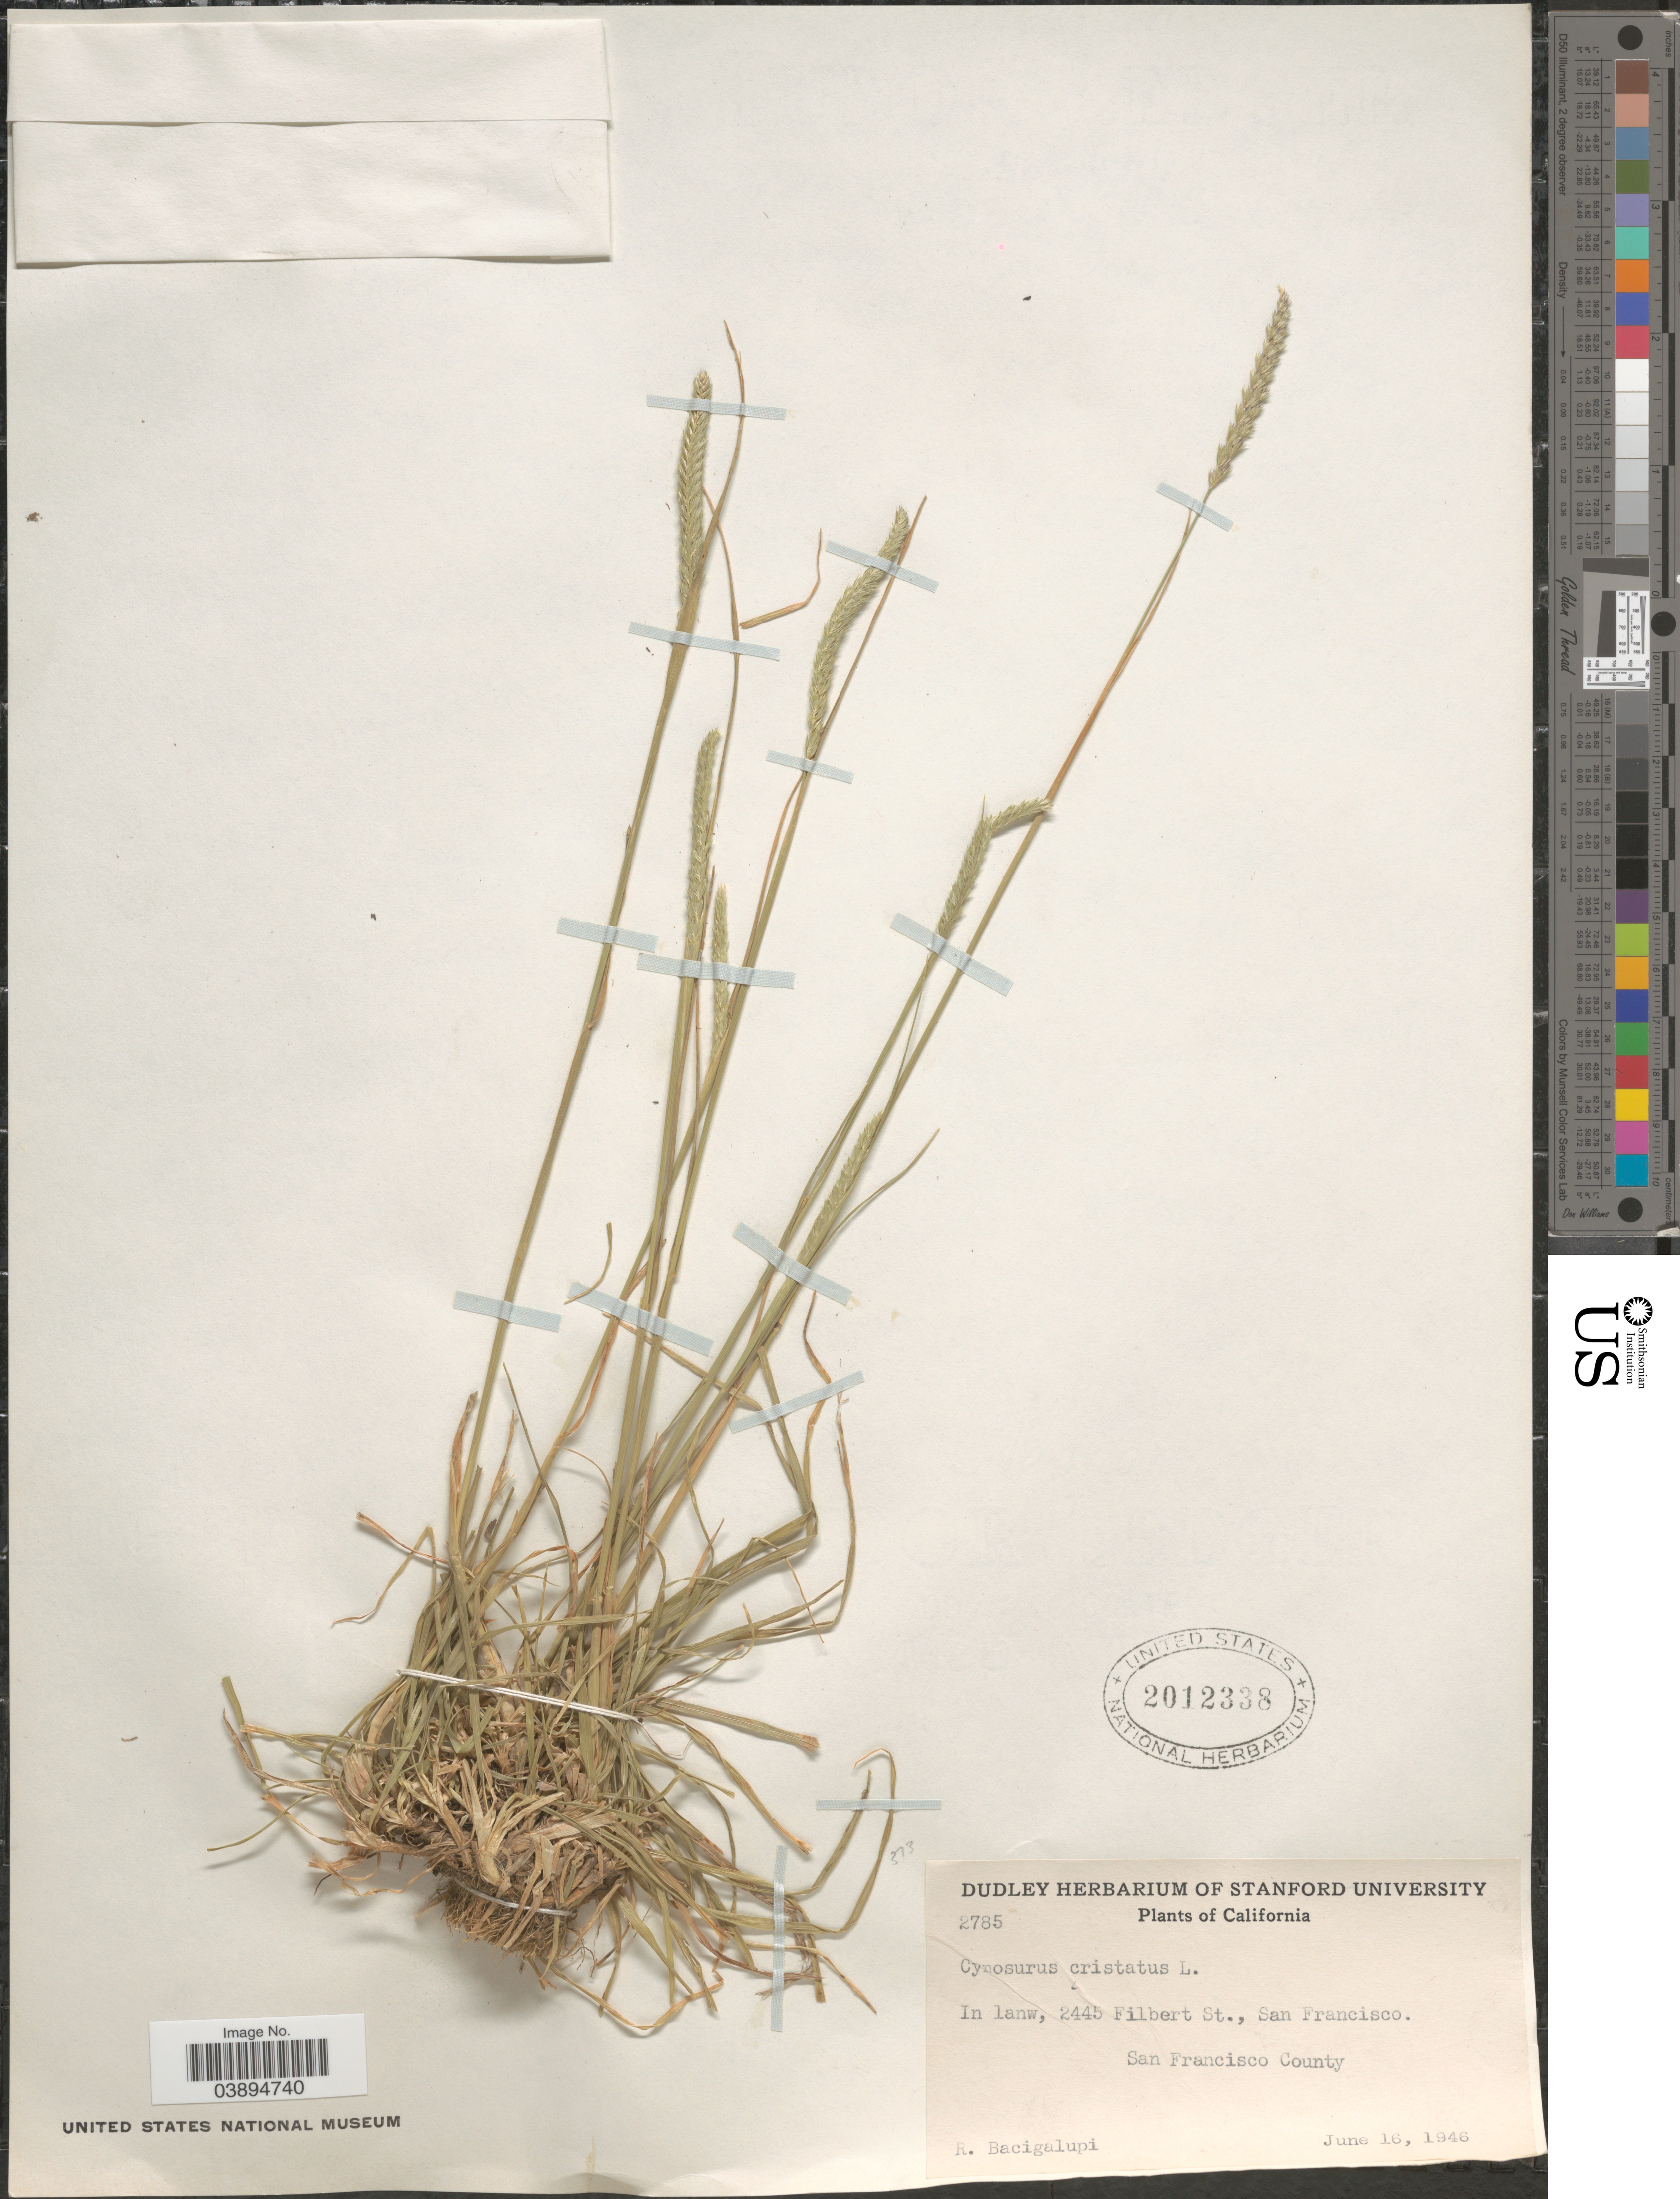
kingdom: Plantae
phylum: Tracheophyta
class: Liliopsida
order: Poales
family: Poaceae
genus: Cynosurus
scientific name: Cynosurus cristatus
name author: L.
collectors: R. Bacigalupi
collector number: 2785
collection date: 1946-06-16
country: United States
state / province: California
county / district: San Francisco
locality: In lanw, 2445 Filbert St., San Francisco. San Francisco County.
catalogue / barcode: US 2012338